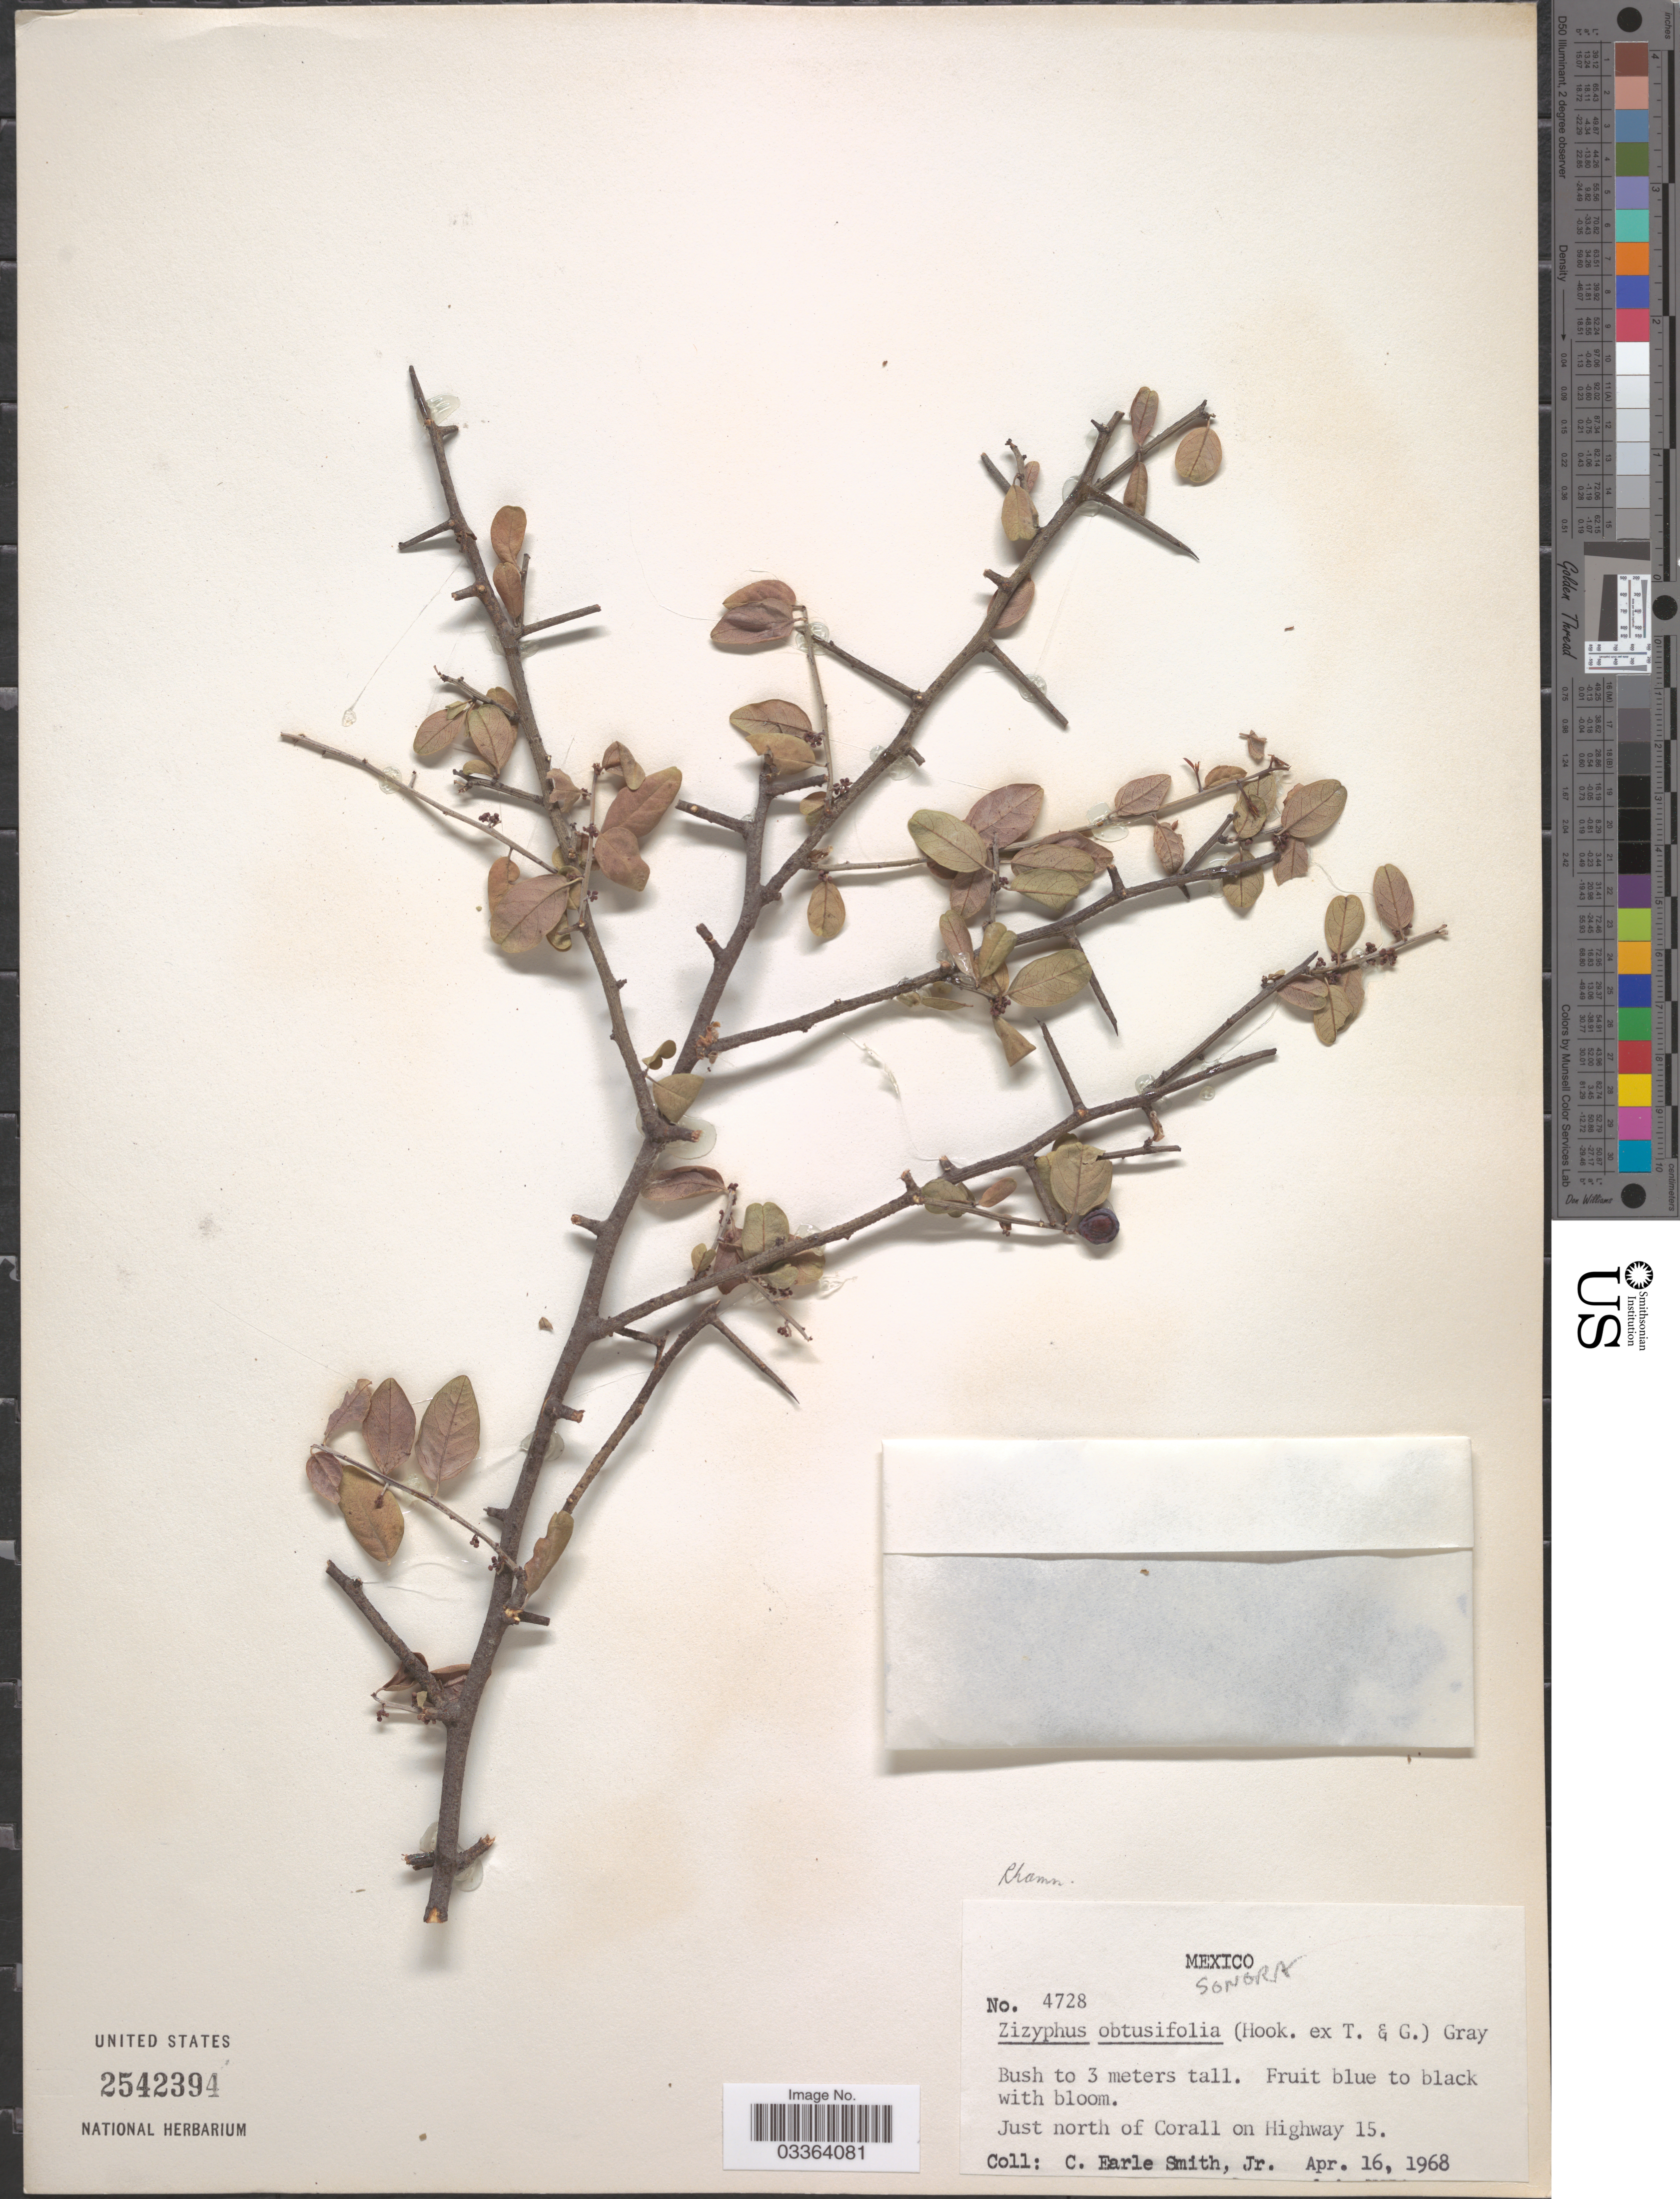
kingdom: Plantae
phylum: Tracheophyta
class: Magnoliopsida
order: Rosales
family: Rhamnaceae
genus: Sarcomphalus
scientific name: Sarcomphalus obtusifolius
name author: (Hook. ex Torr. & A. Gray) Hauenschild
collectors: C. E. Smith Jr.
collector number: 4728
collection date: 1968-04-16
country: Mexico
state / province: Sonora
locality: Just north of Corall on Highway 15.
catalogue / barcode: US 2542394